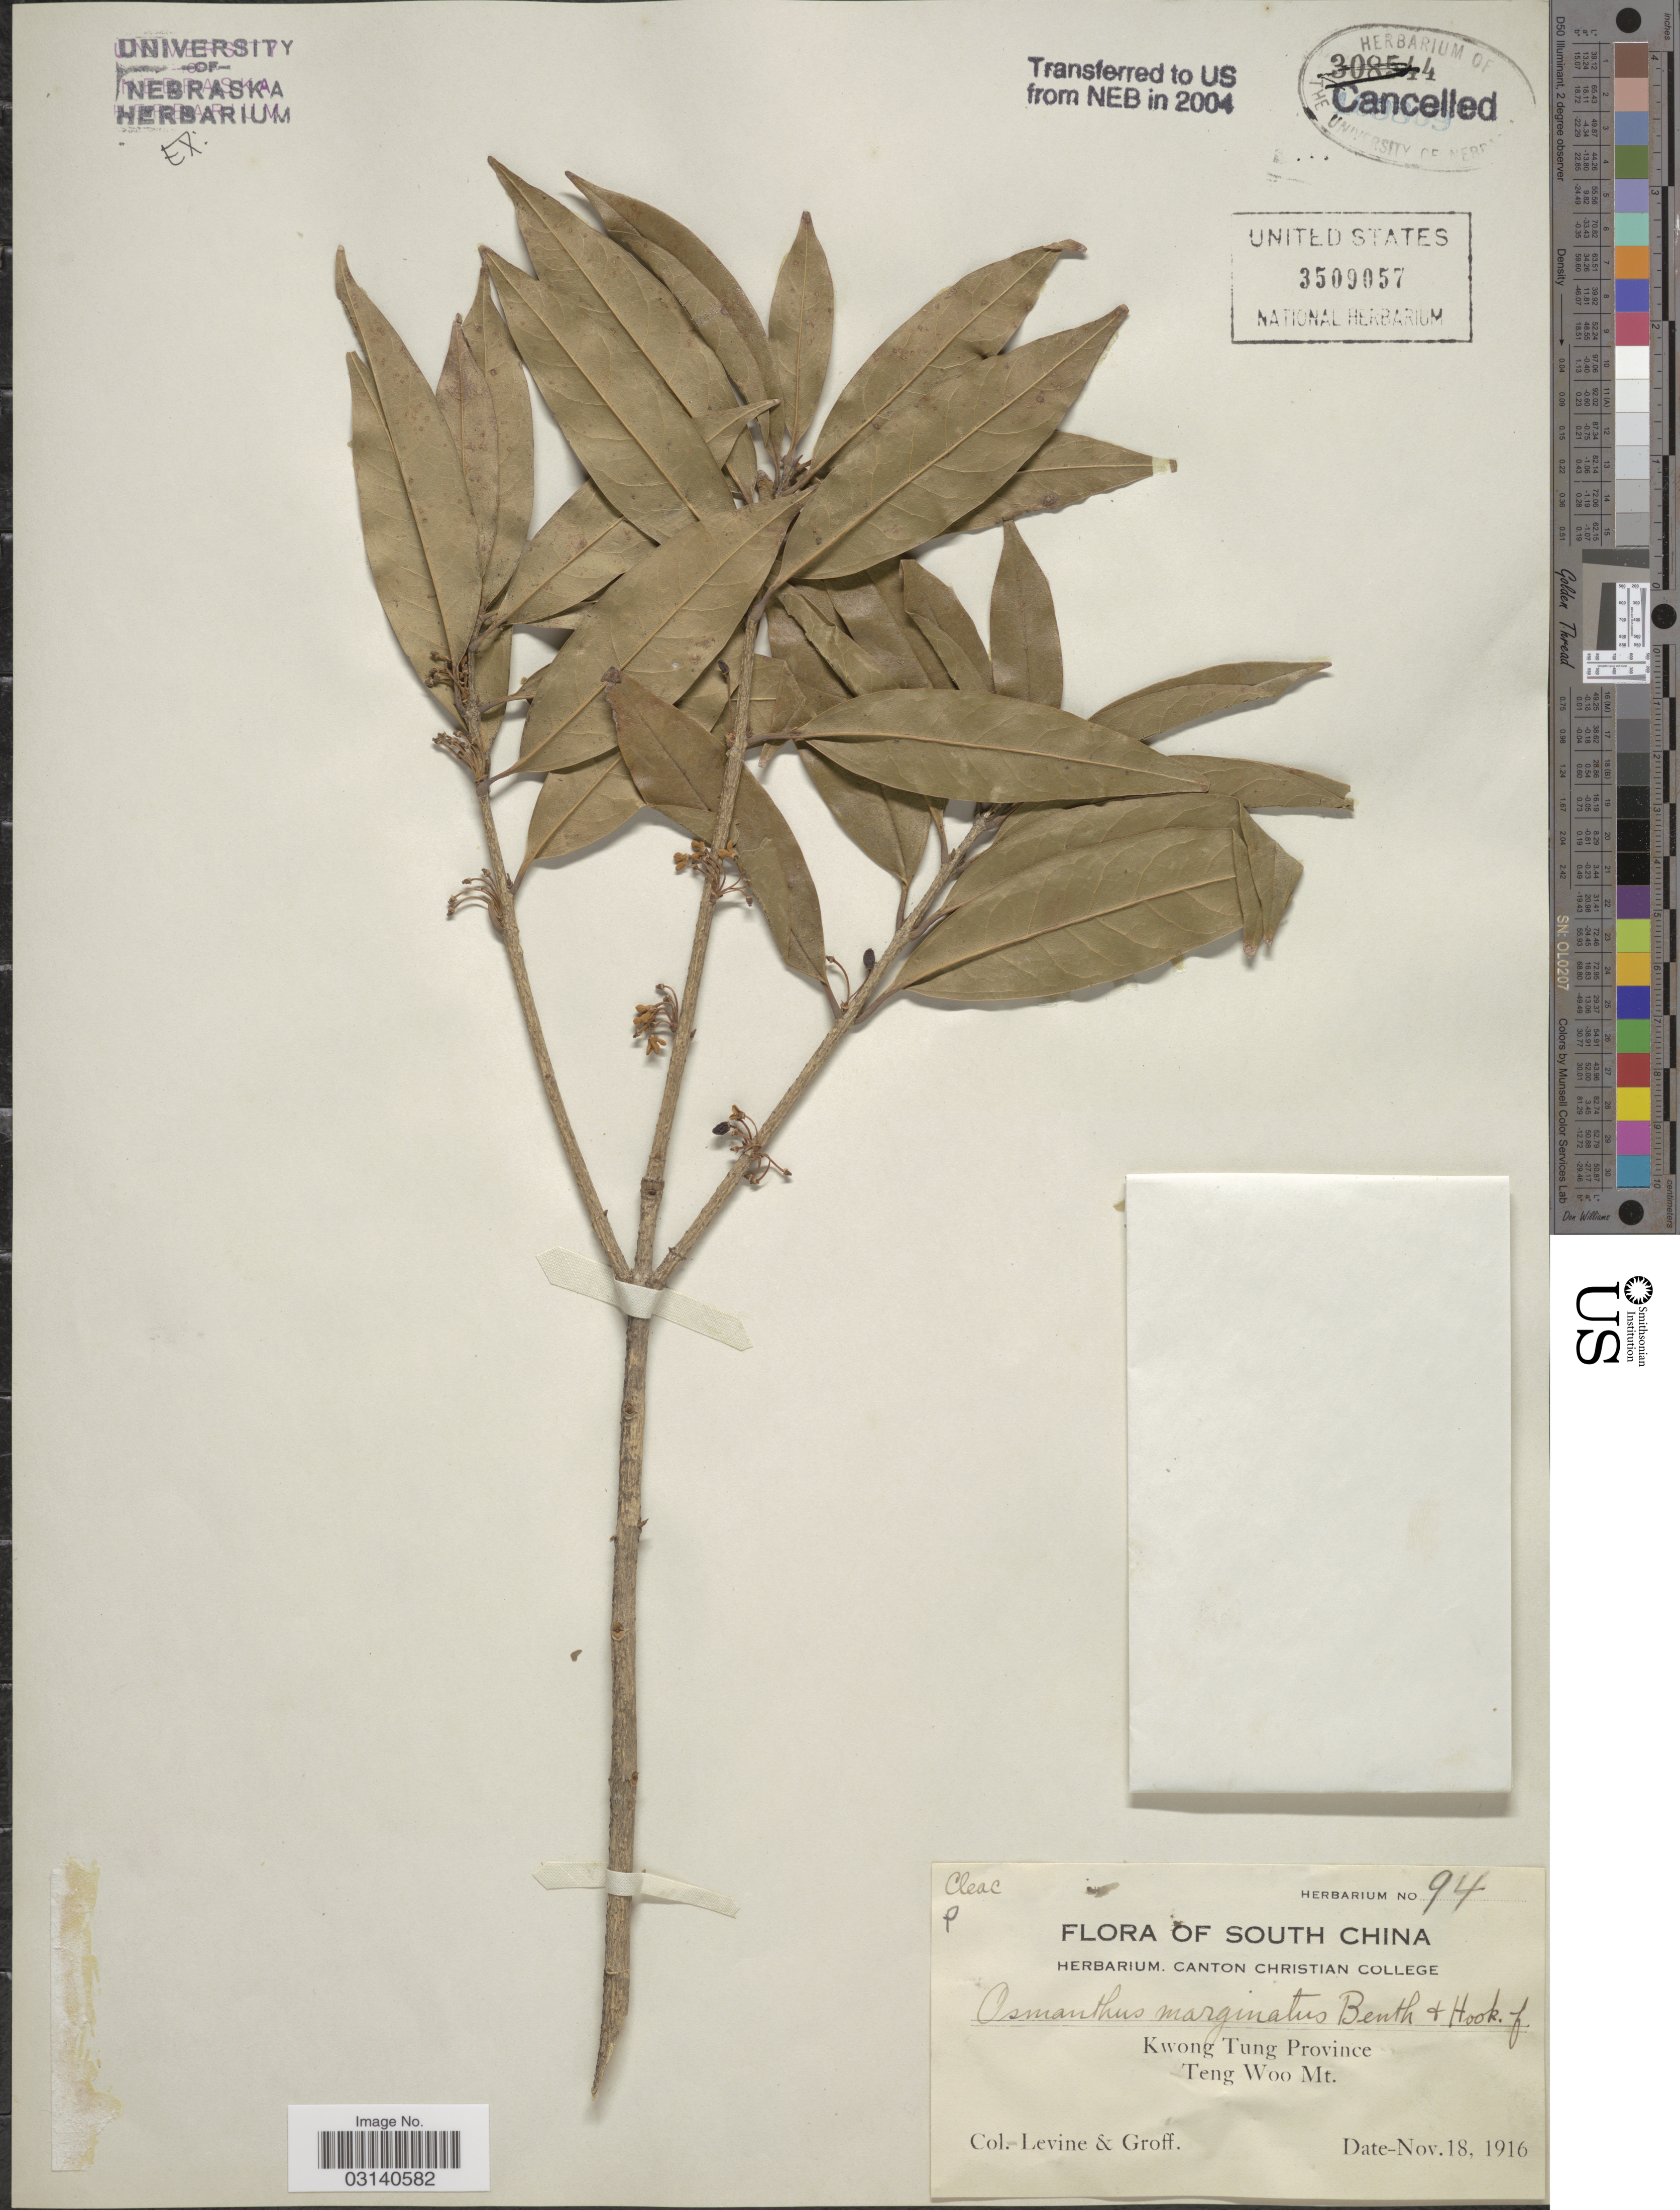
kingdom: Plantae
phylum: Tracheophyta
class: Magnoliopsida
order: Lamiales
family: Oleaceae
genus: Osmanthus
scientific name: Osmanthus marginatus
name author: (Champ. ex Benth.) Hemsl.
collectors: -. Levine & -- Groff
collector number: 94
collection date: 1916-11-18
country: China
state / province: Guangdong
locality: South China, Kwong Tung Province, Teng Woo Mt.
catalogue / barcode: US 3509057